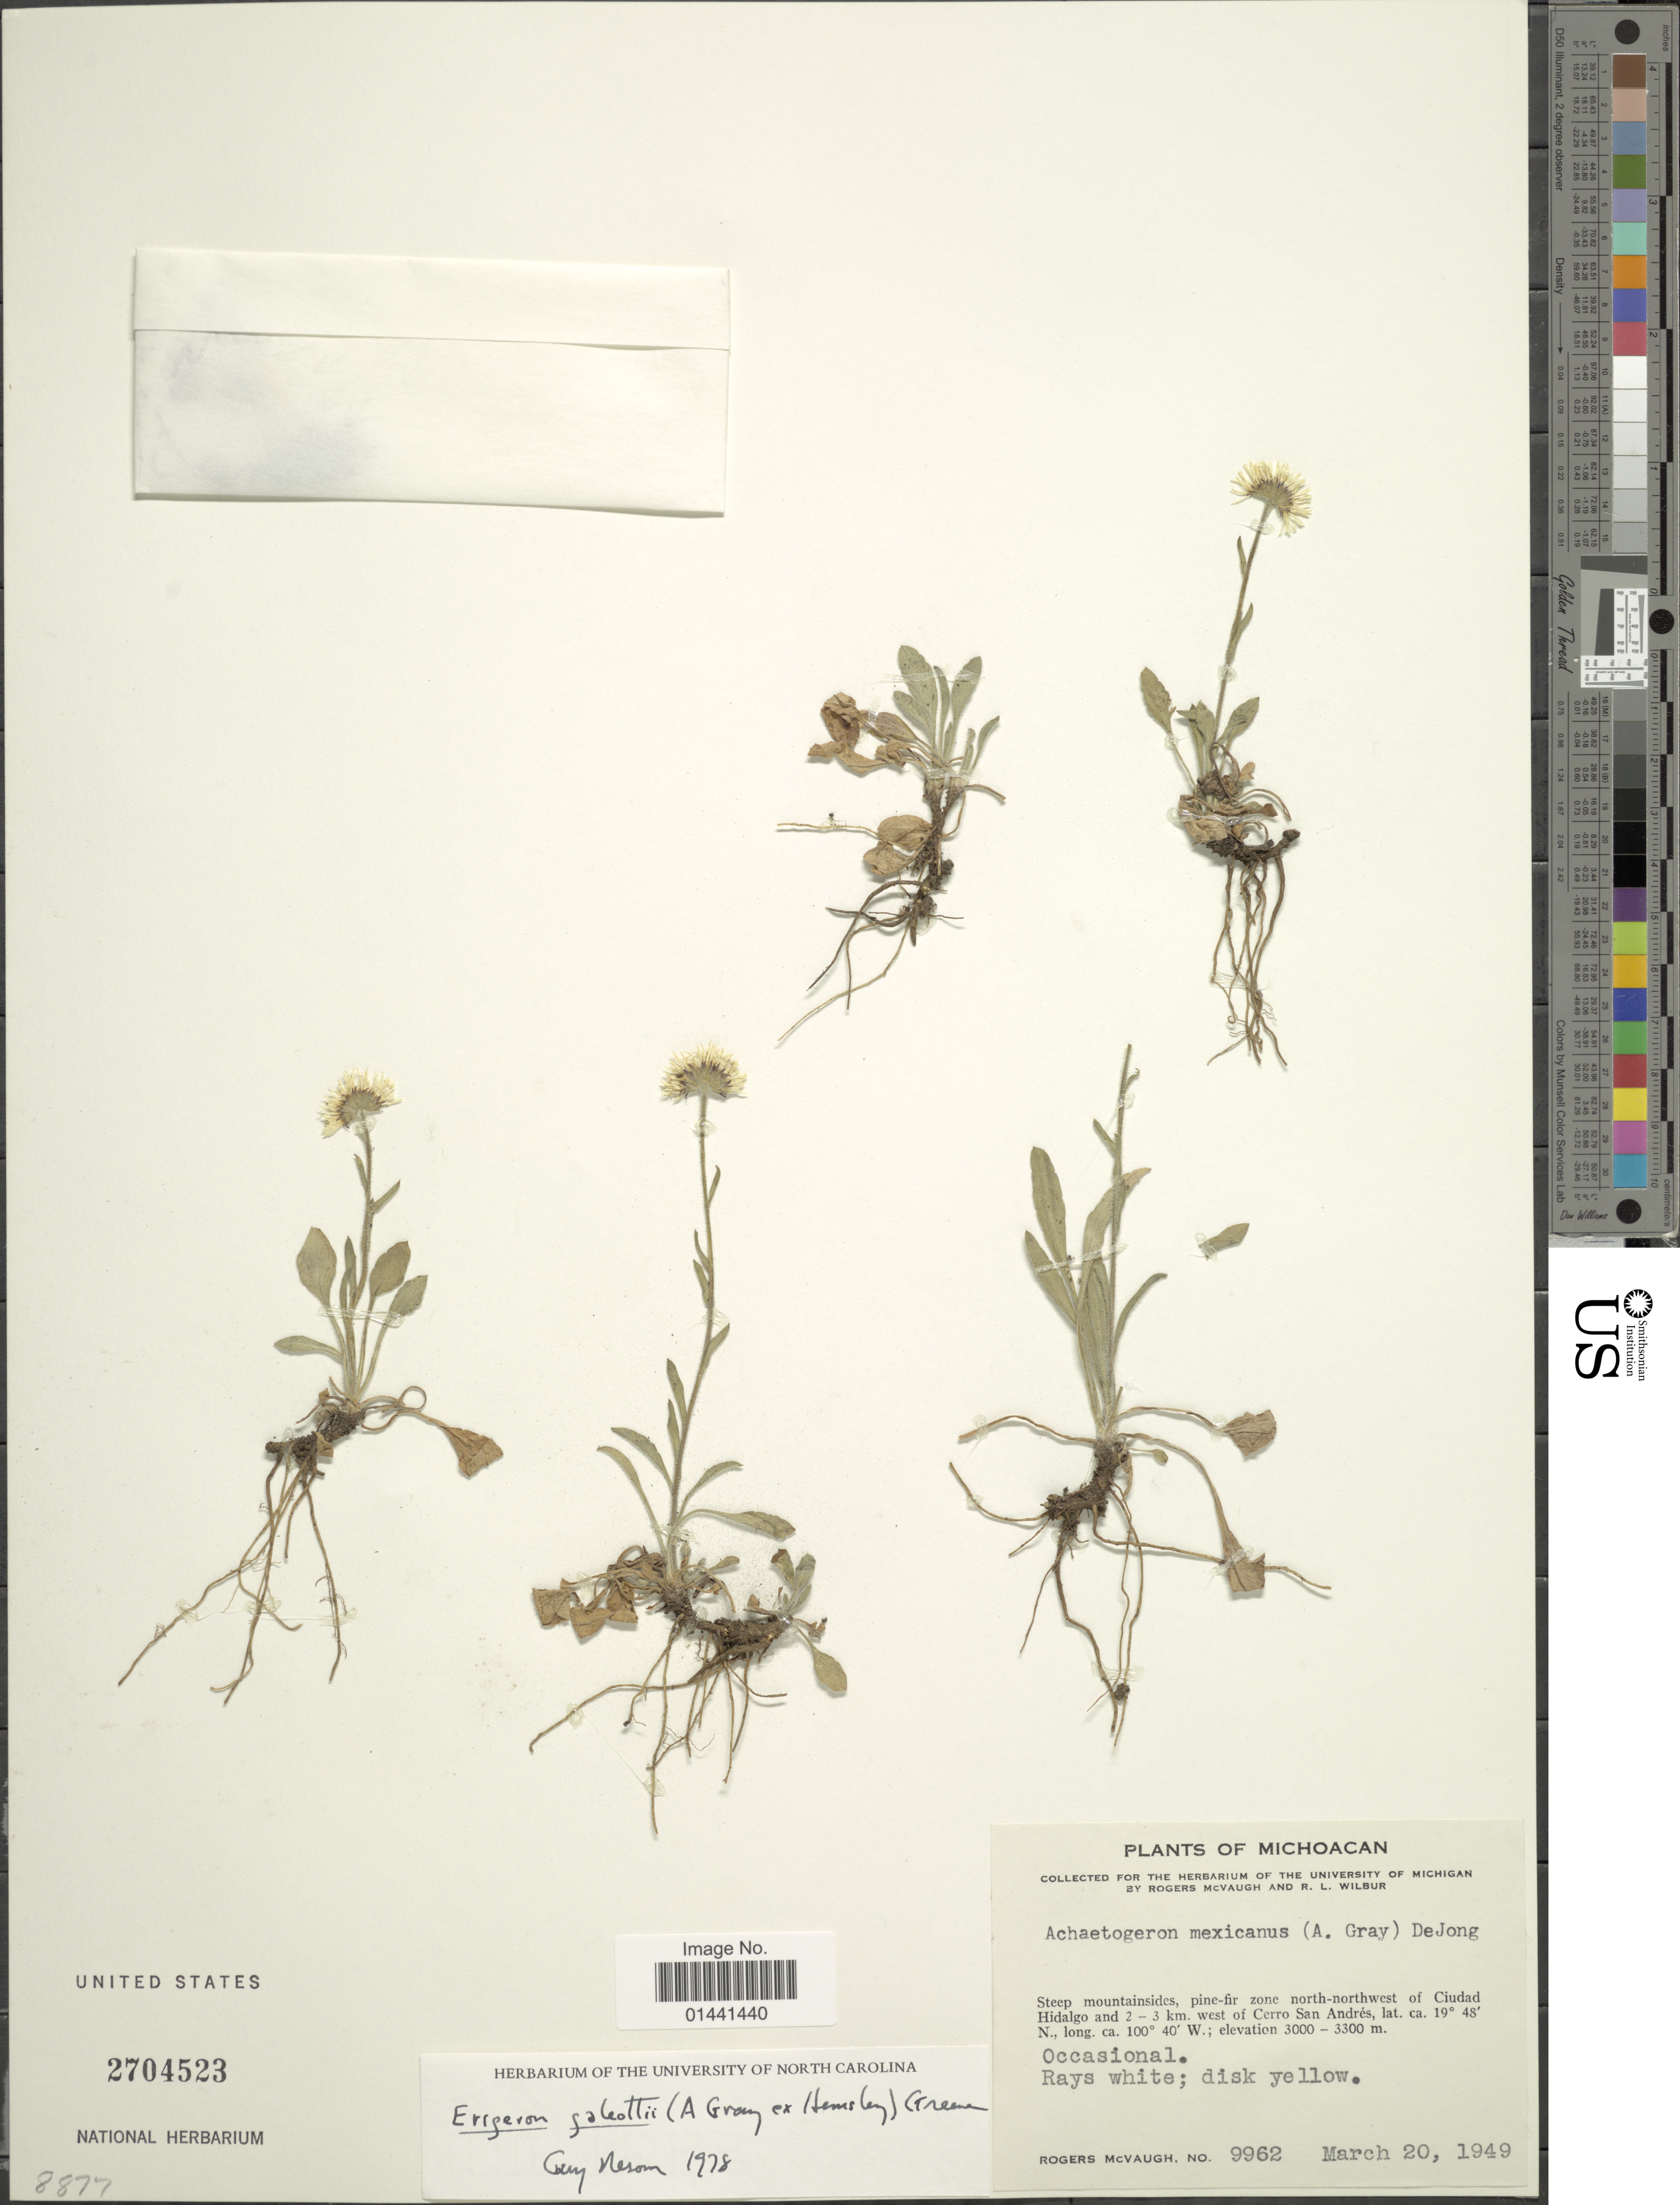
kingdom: Plantae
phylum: Tracheophyta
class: Magnoliopsida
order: Asterales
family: Asteraceae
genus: Erigeron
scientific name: Erigeron galeottii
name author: (A. Gray ex Hemsl.) Greene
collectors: R. McVaugh & R. L. Wilbur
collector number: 9962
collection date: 1949-03-20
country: Mexico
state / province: Michoacán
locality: Steep mountainsides, pine-fir zone north-northwest of Ciudad Hidalgo and 2-3 km. west of Cerro San Andrés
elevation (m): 3000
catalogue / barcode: US 2704523